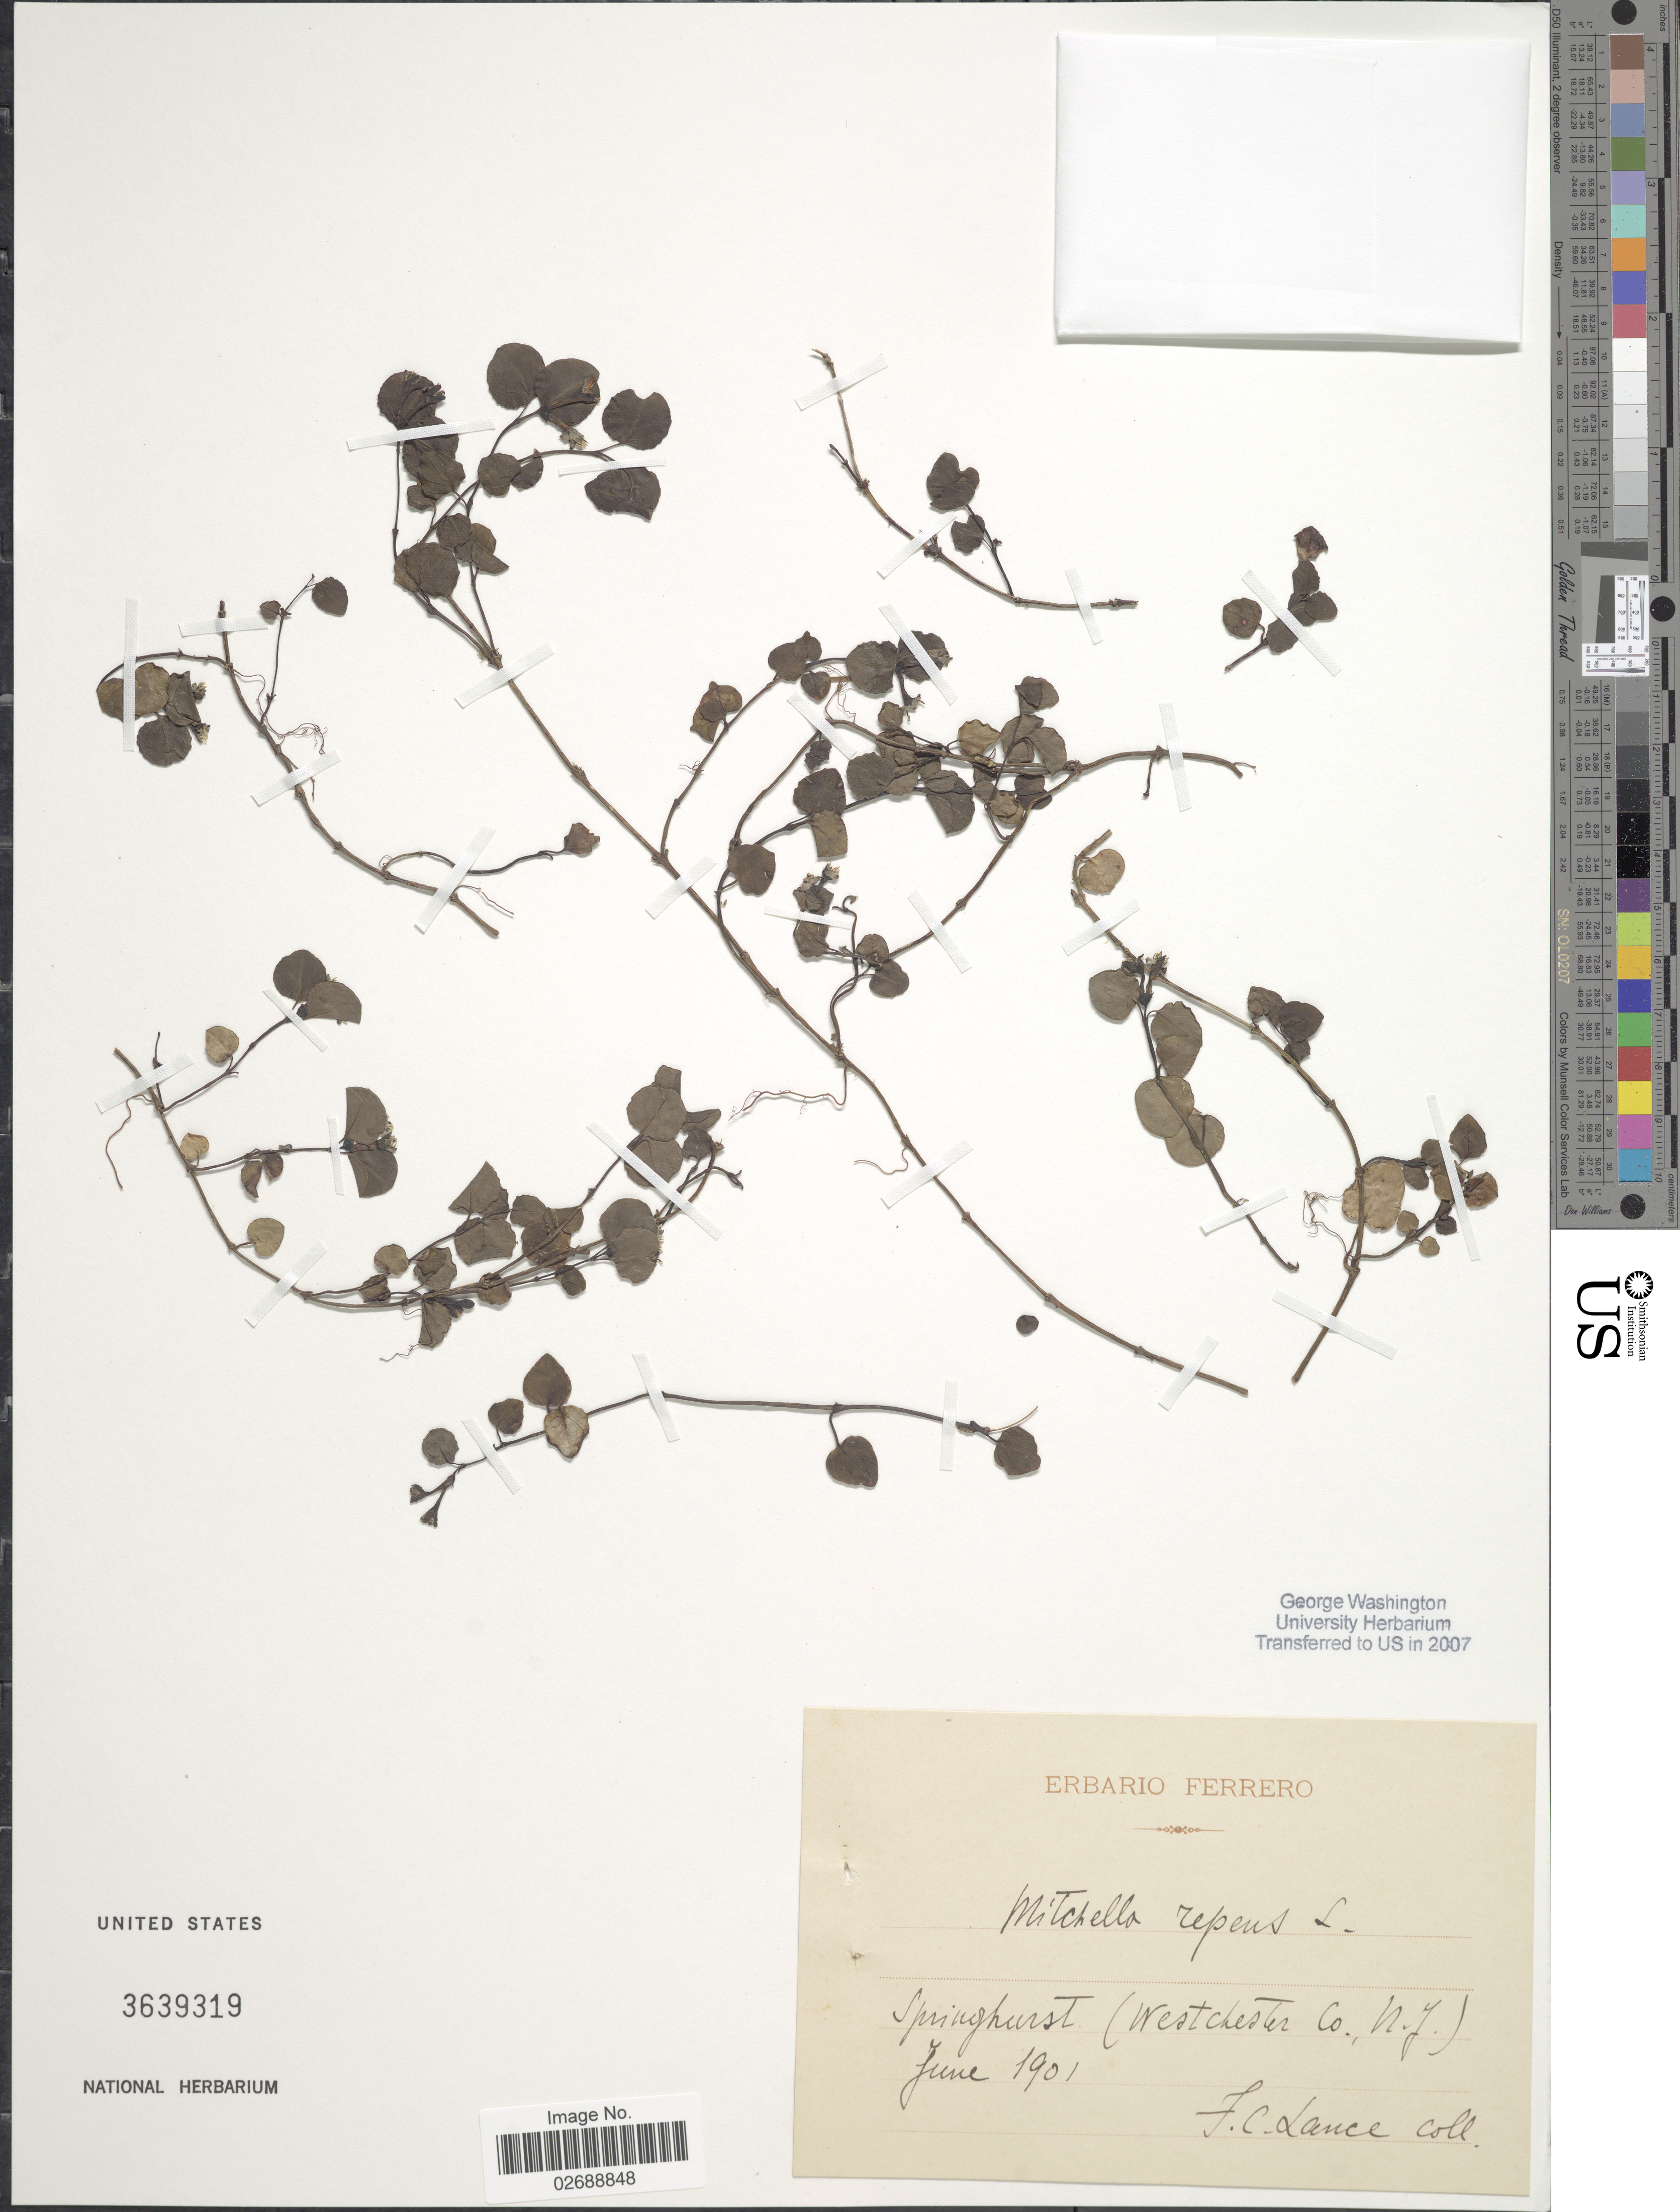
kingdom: Plantae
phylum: Tracheophyta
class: Magnoliopsida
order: Gentianales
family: Rubiaceae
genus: Mitchella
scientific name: Mitchella repens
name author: L.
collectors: F. Lance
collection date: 1901-06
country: United States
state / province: New Jersey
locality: Springhurst (Westchester Co.)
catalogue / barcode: US 3639319